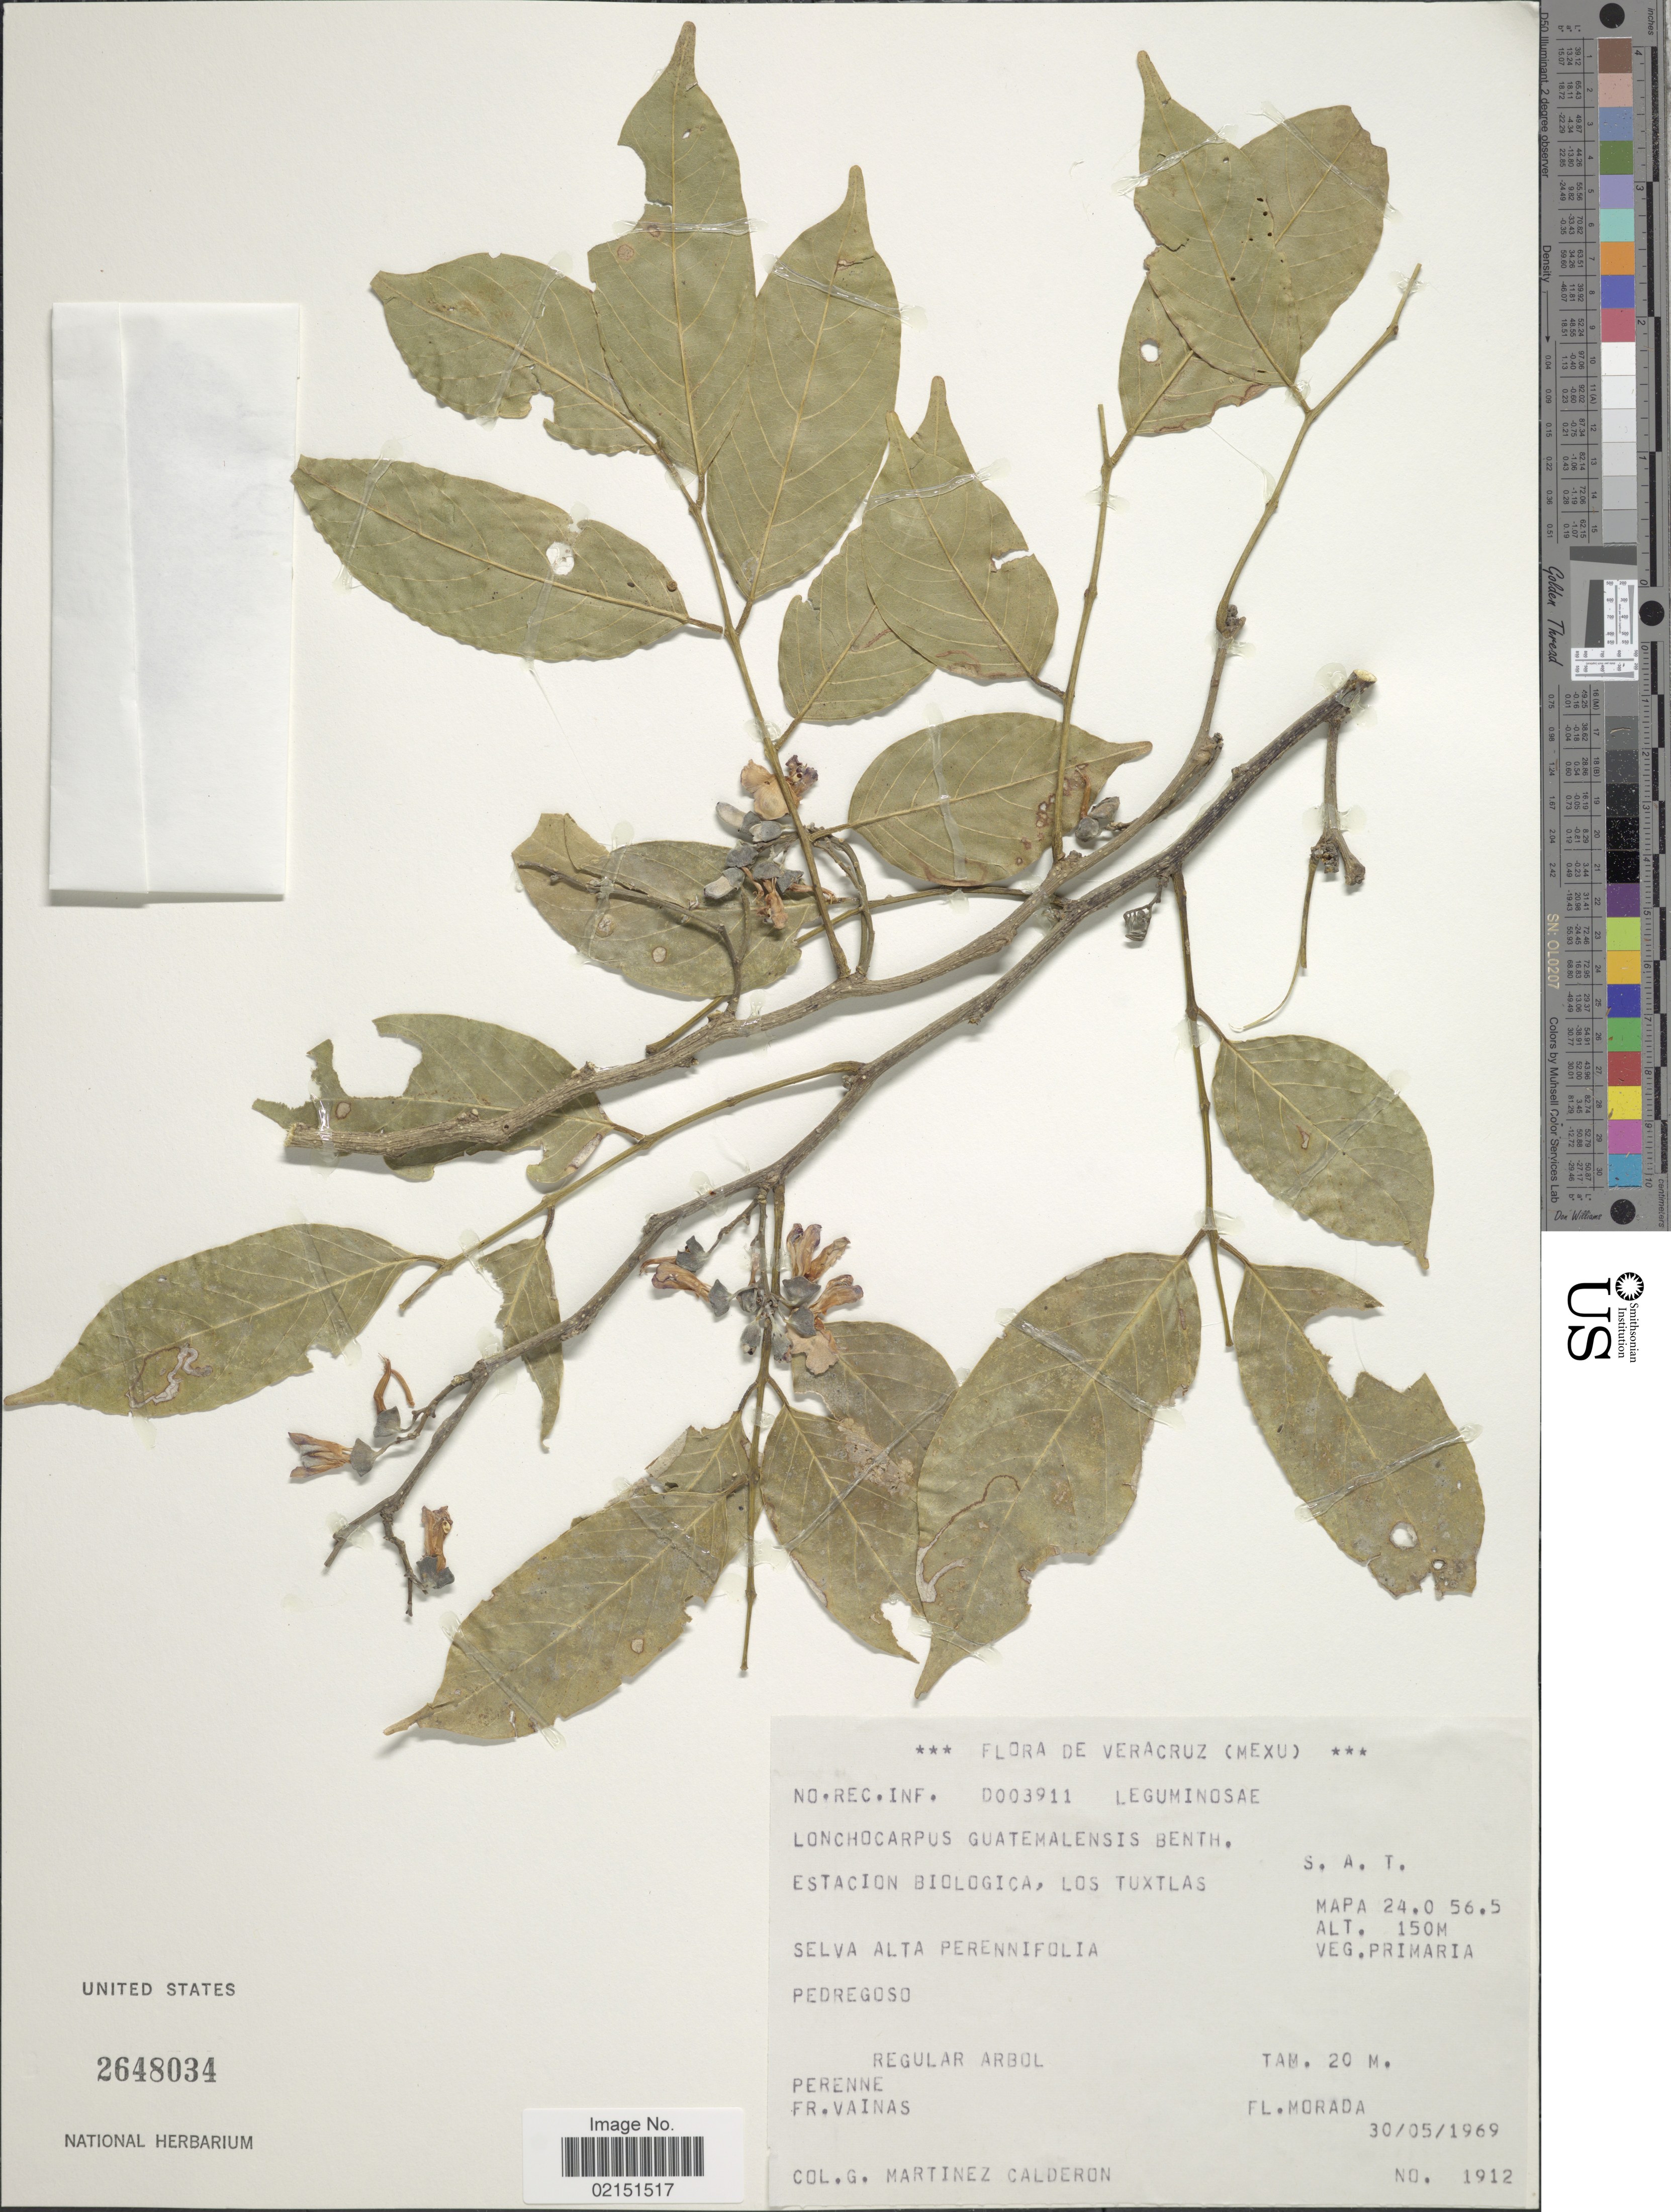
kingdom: Plantae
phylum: Tracheophyta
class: Magnoliopsida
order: Fabales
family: Fabaceae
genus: Lonchocarpus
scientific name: Lonchocarpus guatemalensis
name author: Benth.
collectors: M. Calderon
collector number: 1912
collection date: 1969-05-30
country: Mexico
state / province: Veracruz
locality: Veracruz (Mexu). Estacion Biologica, Los Tuxtlas. Selva alta perennifolia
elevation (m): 150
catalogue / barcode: US 2648034